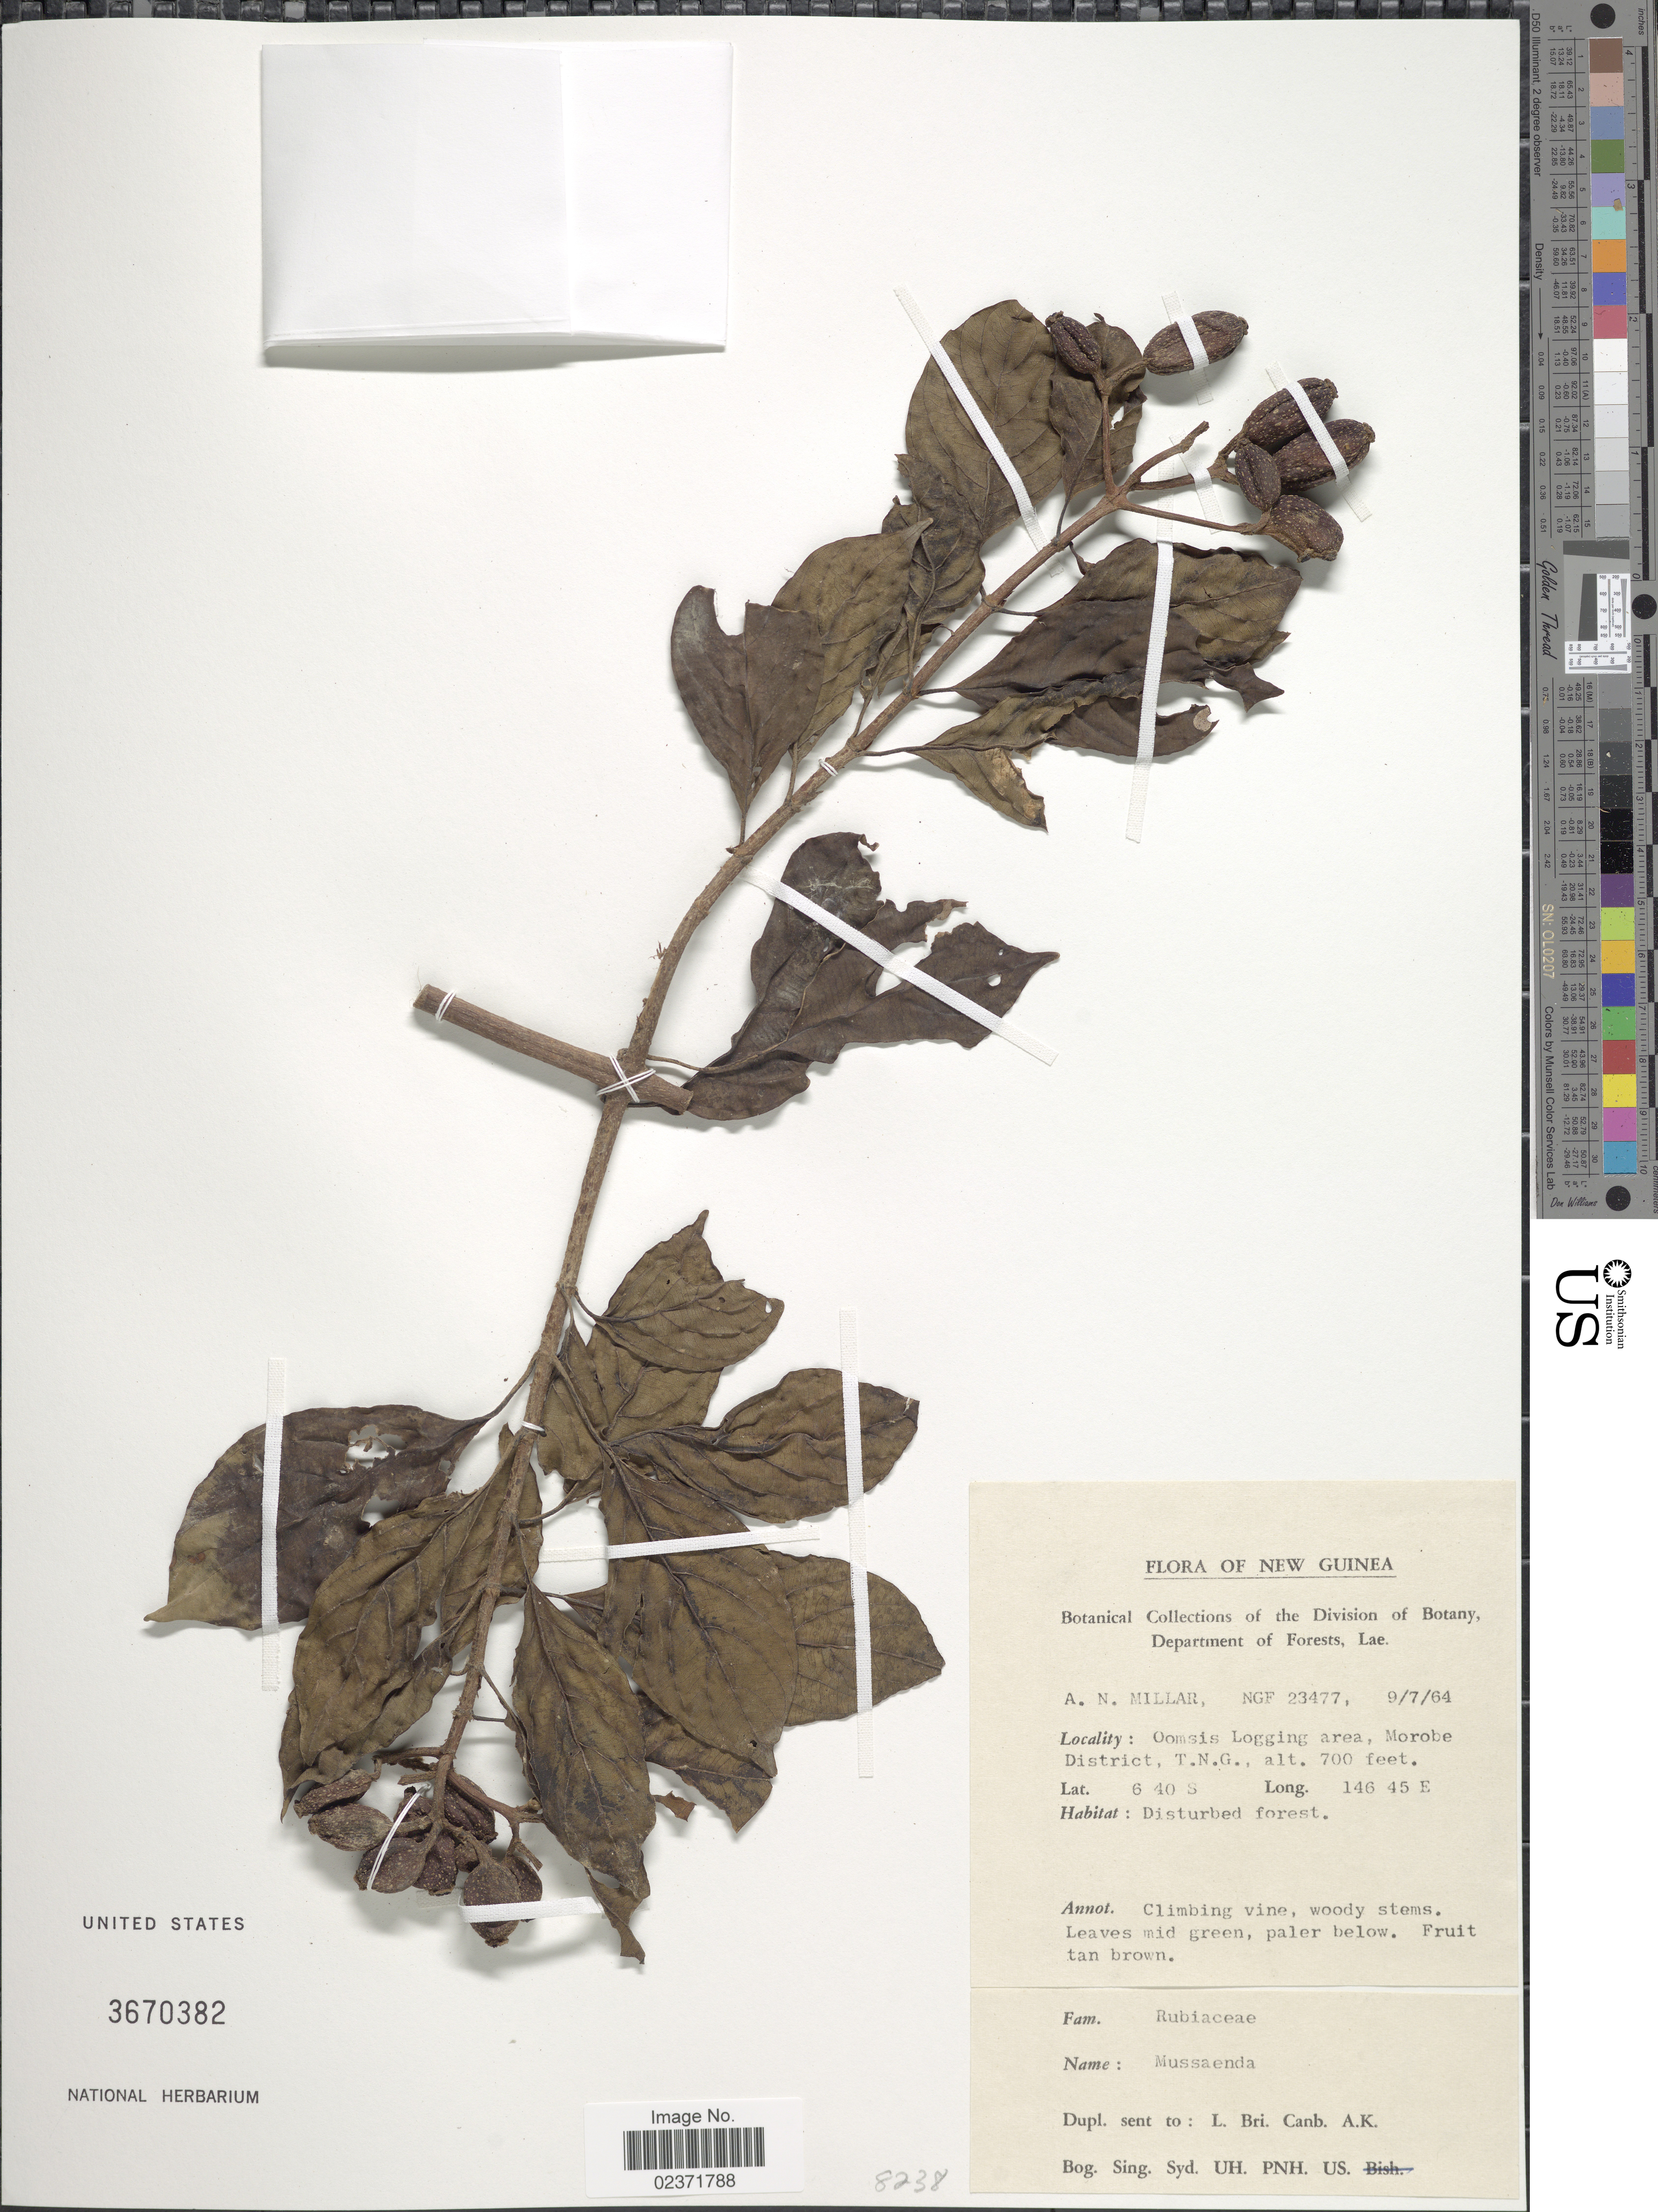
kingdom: Plantae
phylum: Tracheophyta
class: Magnoliopsida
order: Gentianales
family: Rubiaceae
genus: Mussaenda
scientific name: Mussaenda sp.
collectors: A. Millar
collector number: NGF 23477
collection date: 1964-07-09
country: Papua New Guinea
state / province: Morobe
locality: New Guinea, Oomsis Logging area, Morobe District, T.N.G.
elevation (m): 213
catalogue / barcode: US 3670382